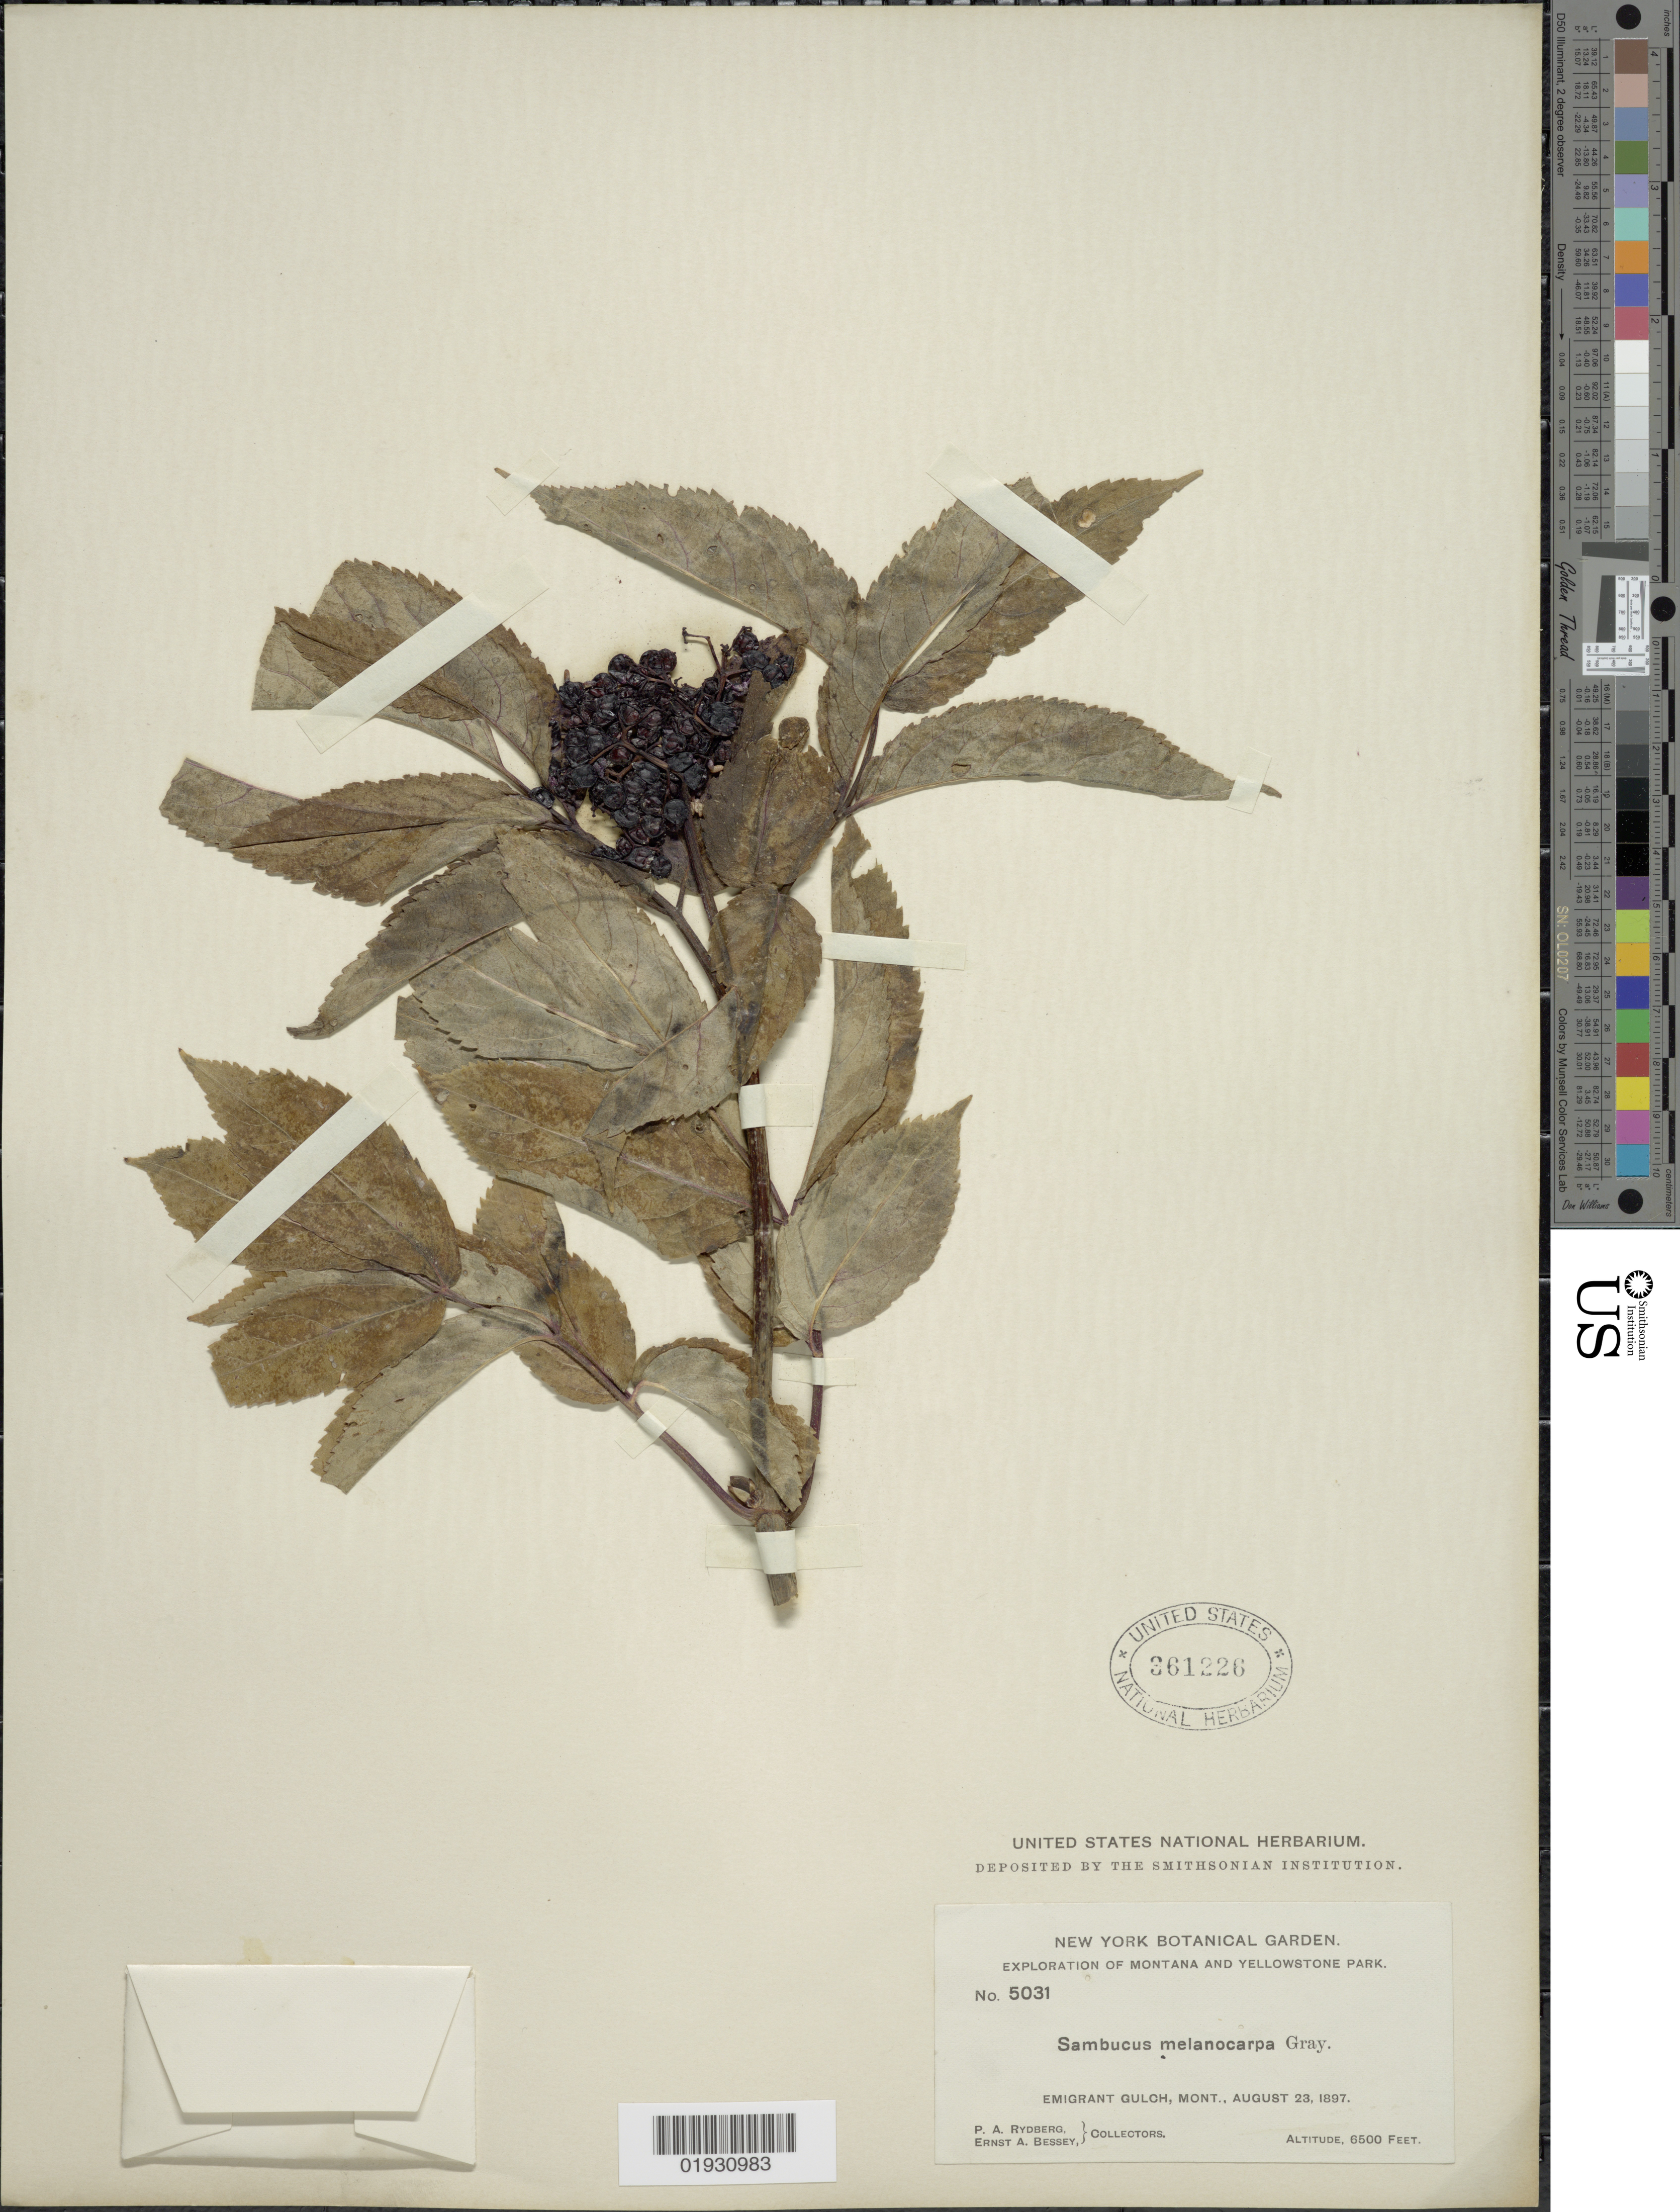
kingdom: Plantae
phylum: Tracheophyta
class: Magnoliopsida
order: Dipsacales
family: Viburnaceae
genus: Sambucus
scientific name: Sambucus melanocarpa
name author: A. Gray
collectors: P. A. Rydberg & E. A. Bessey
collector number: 5031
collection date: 1897-08-23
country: United States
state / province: Montana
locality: Montana and Yellowstone Park. Emigrant Gulch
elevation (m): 1981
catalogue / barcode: US 361226